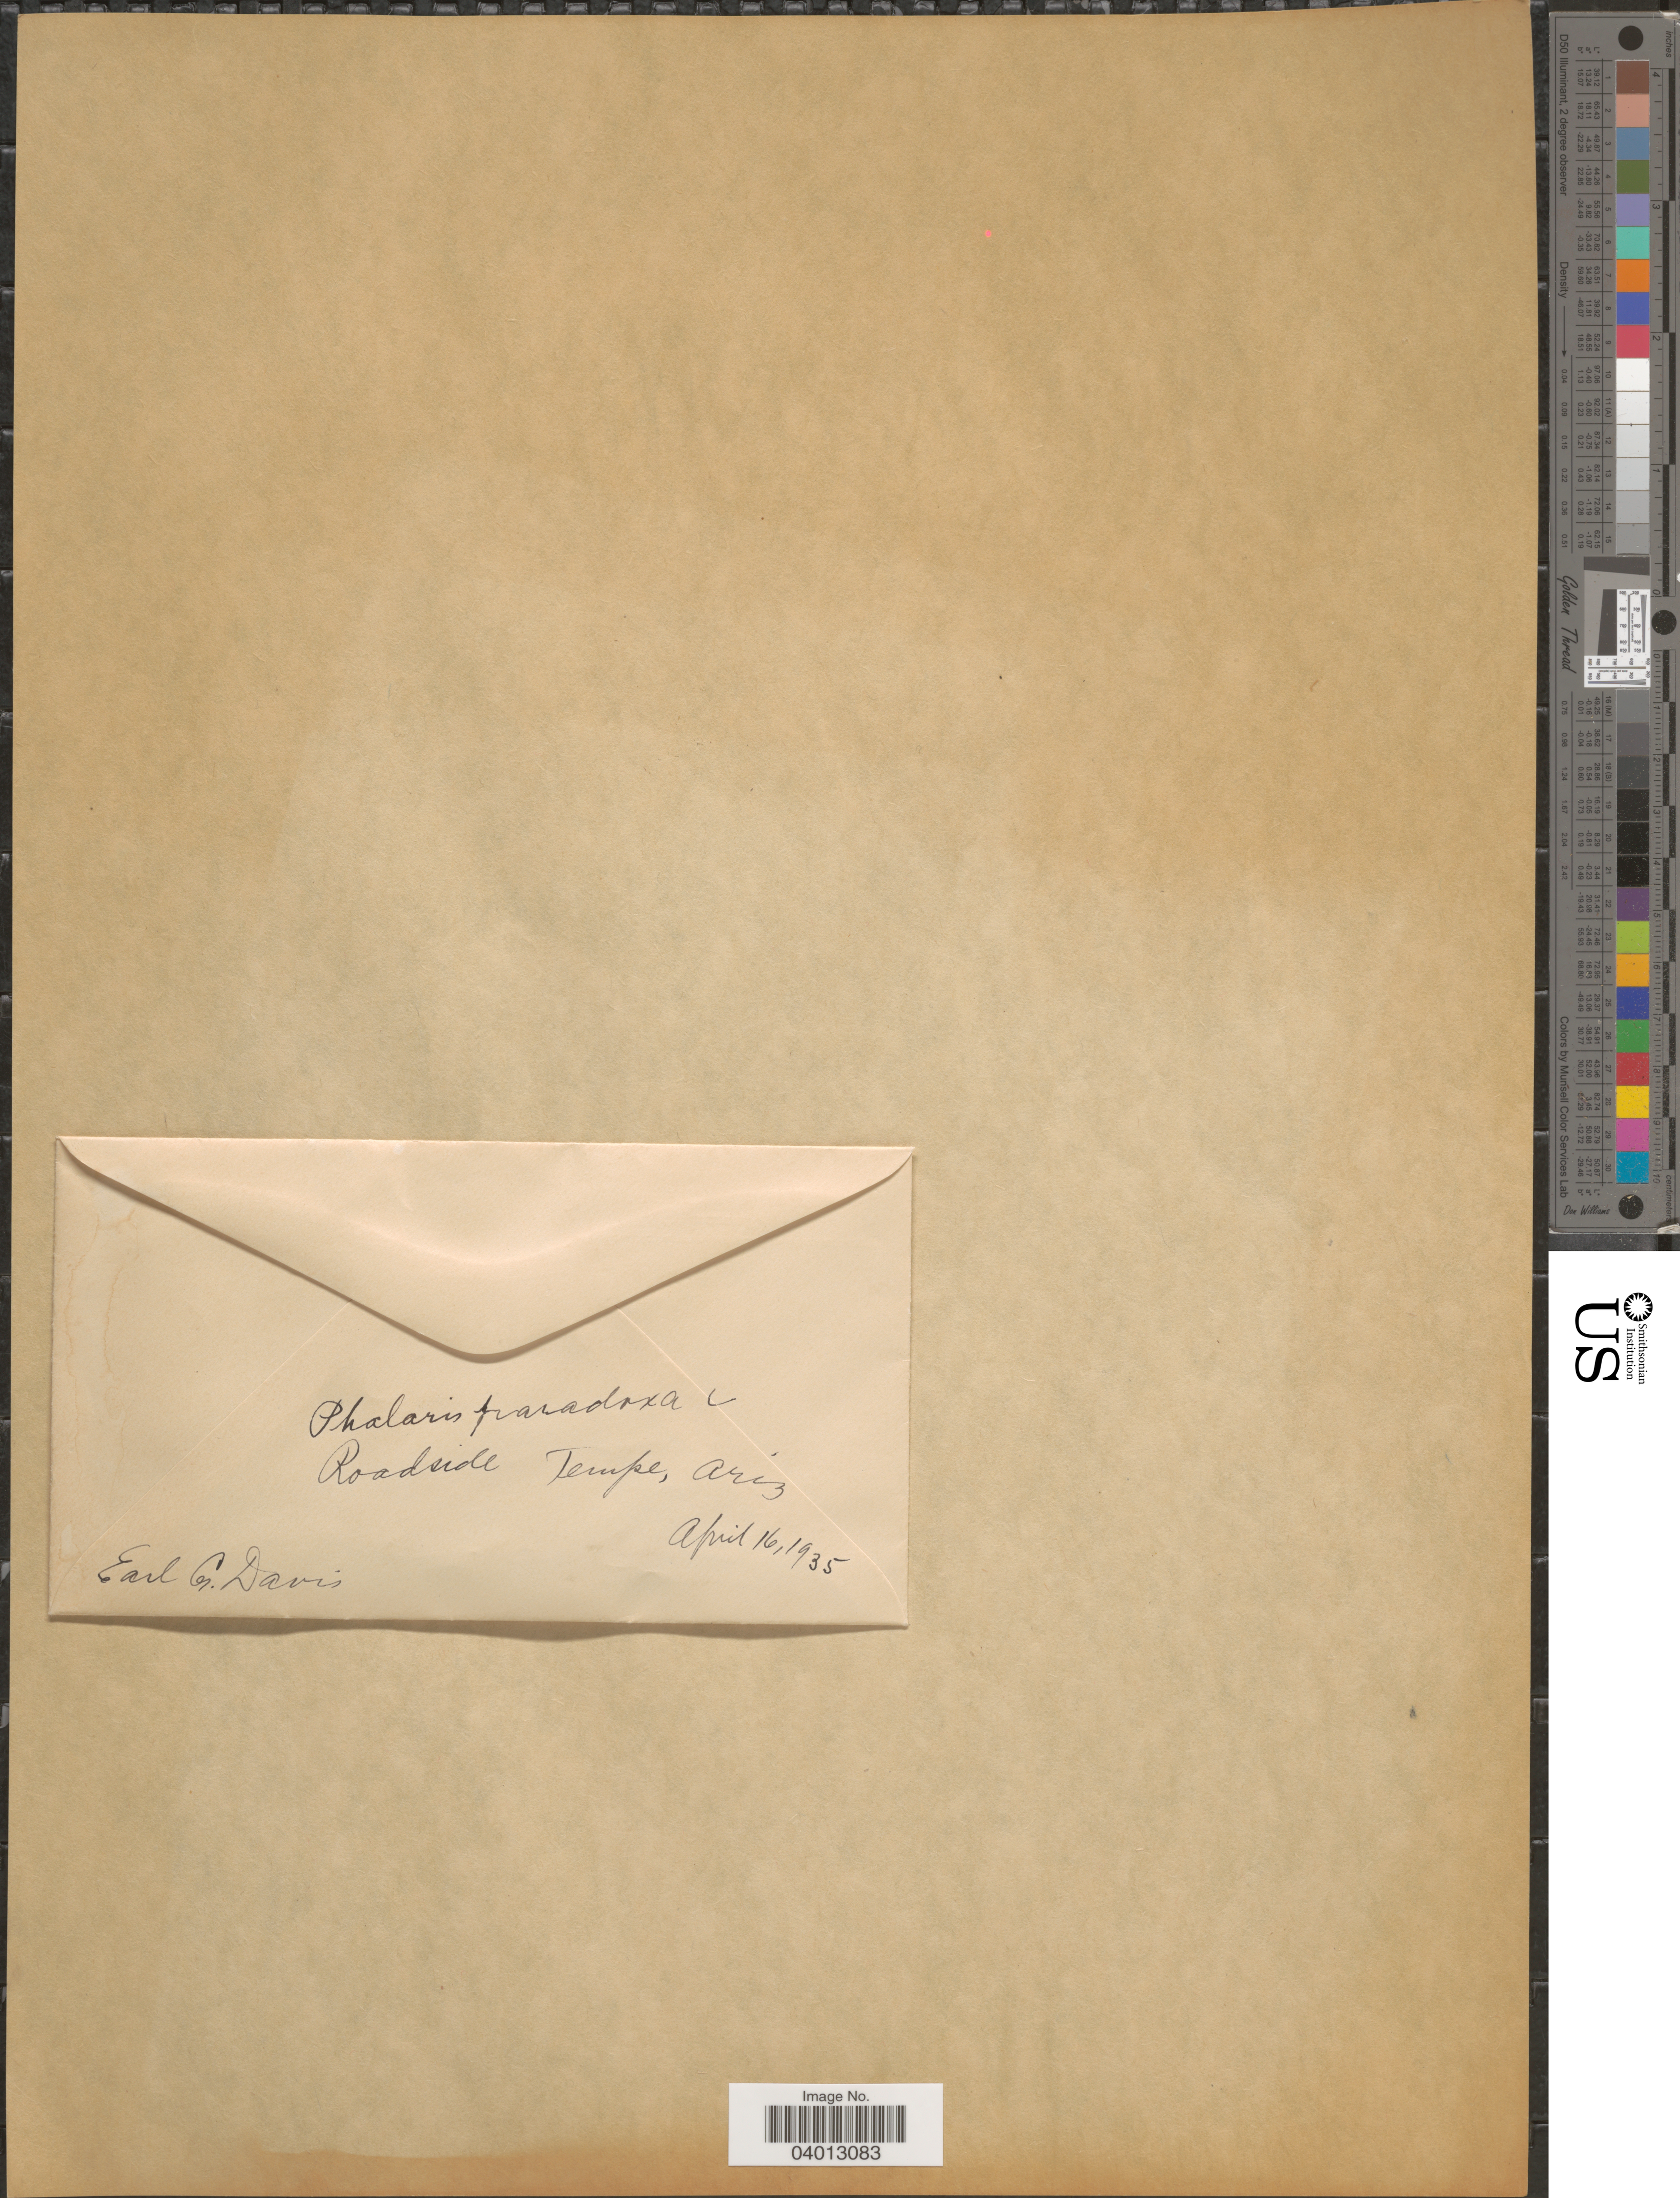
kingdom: Plantae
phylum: Tracheophyta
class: Liliopsida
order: Poales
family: Poaceae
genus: Phalaris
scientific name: Phalaris paradoxa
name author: L.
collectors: E. Davis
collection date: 1935-04-16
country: United States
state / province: Arizona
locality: Roadside Tempe.